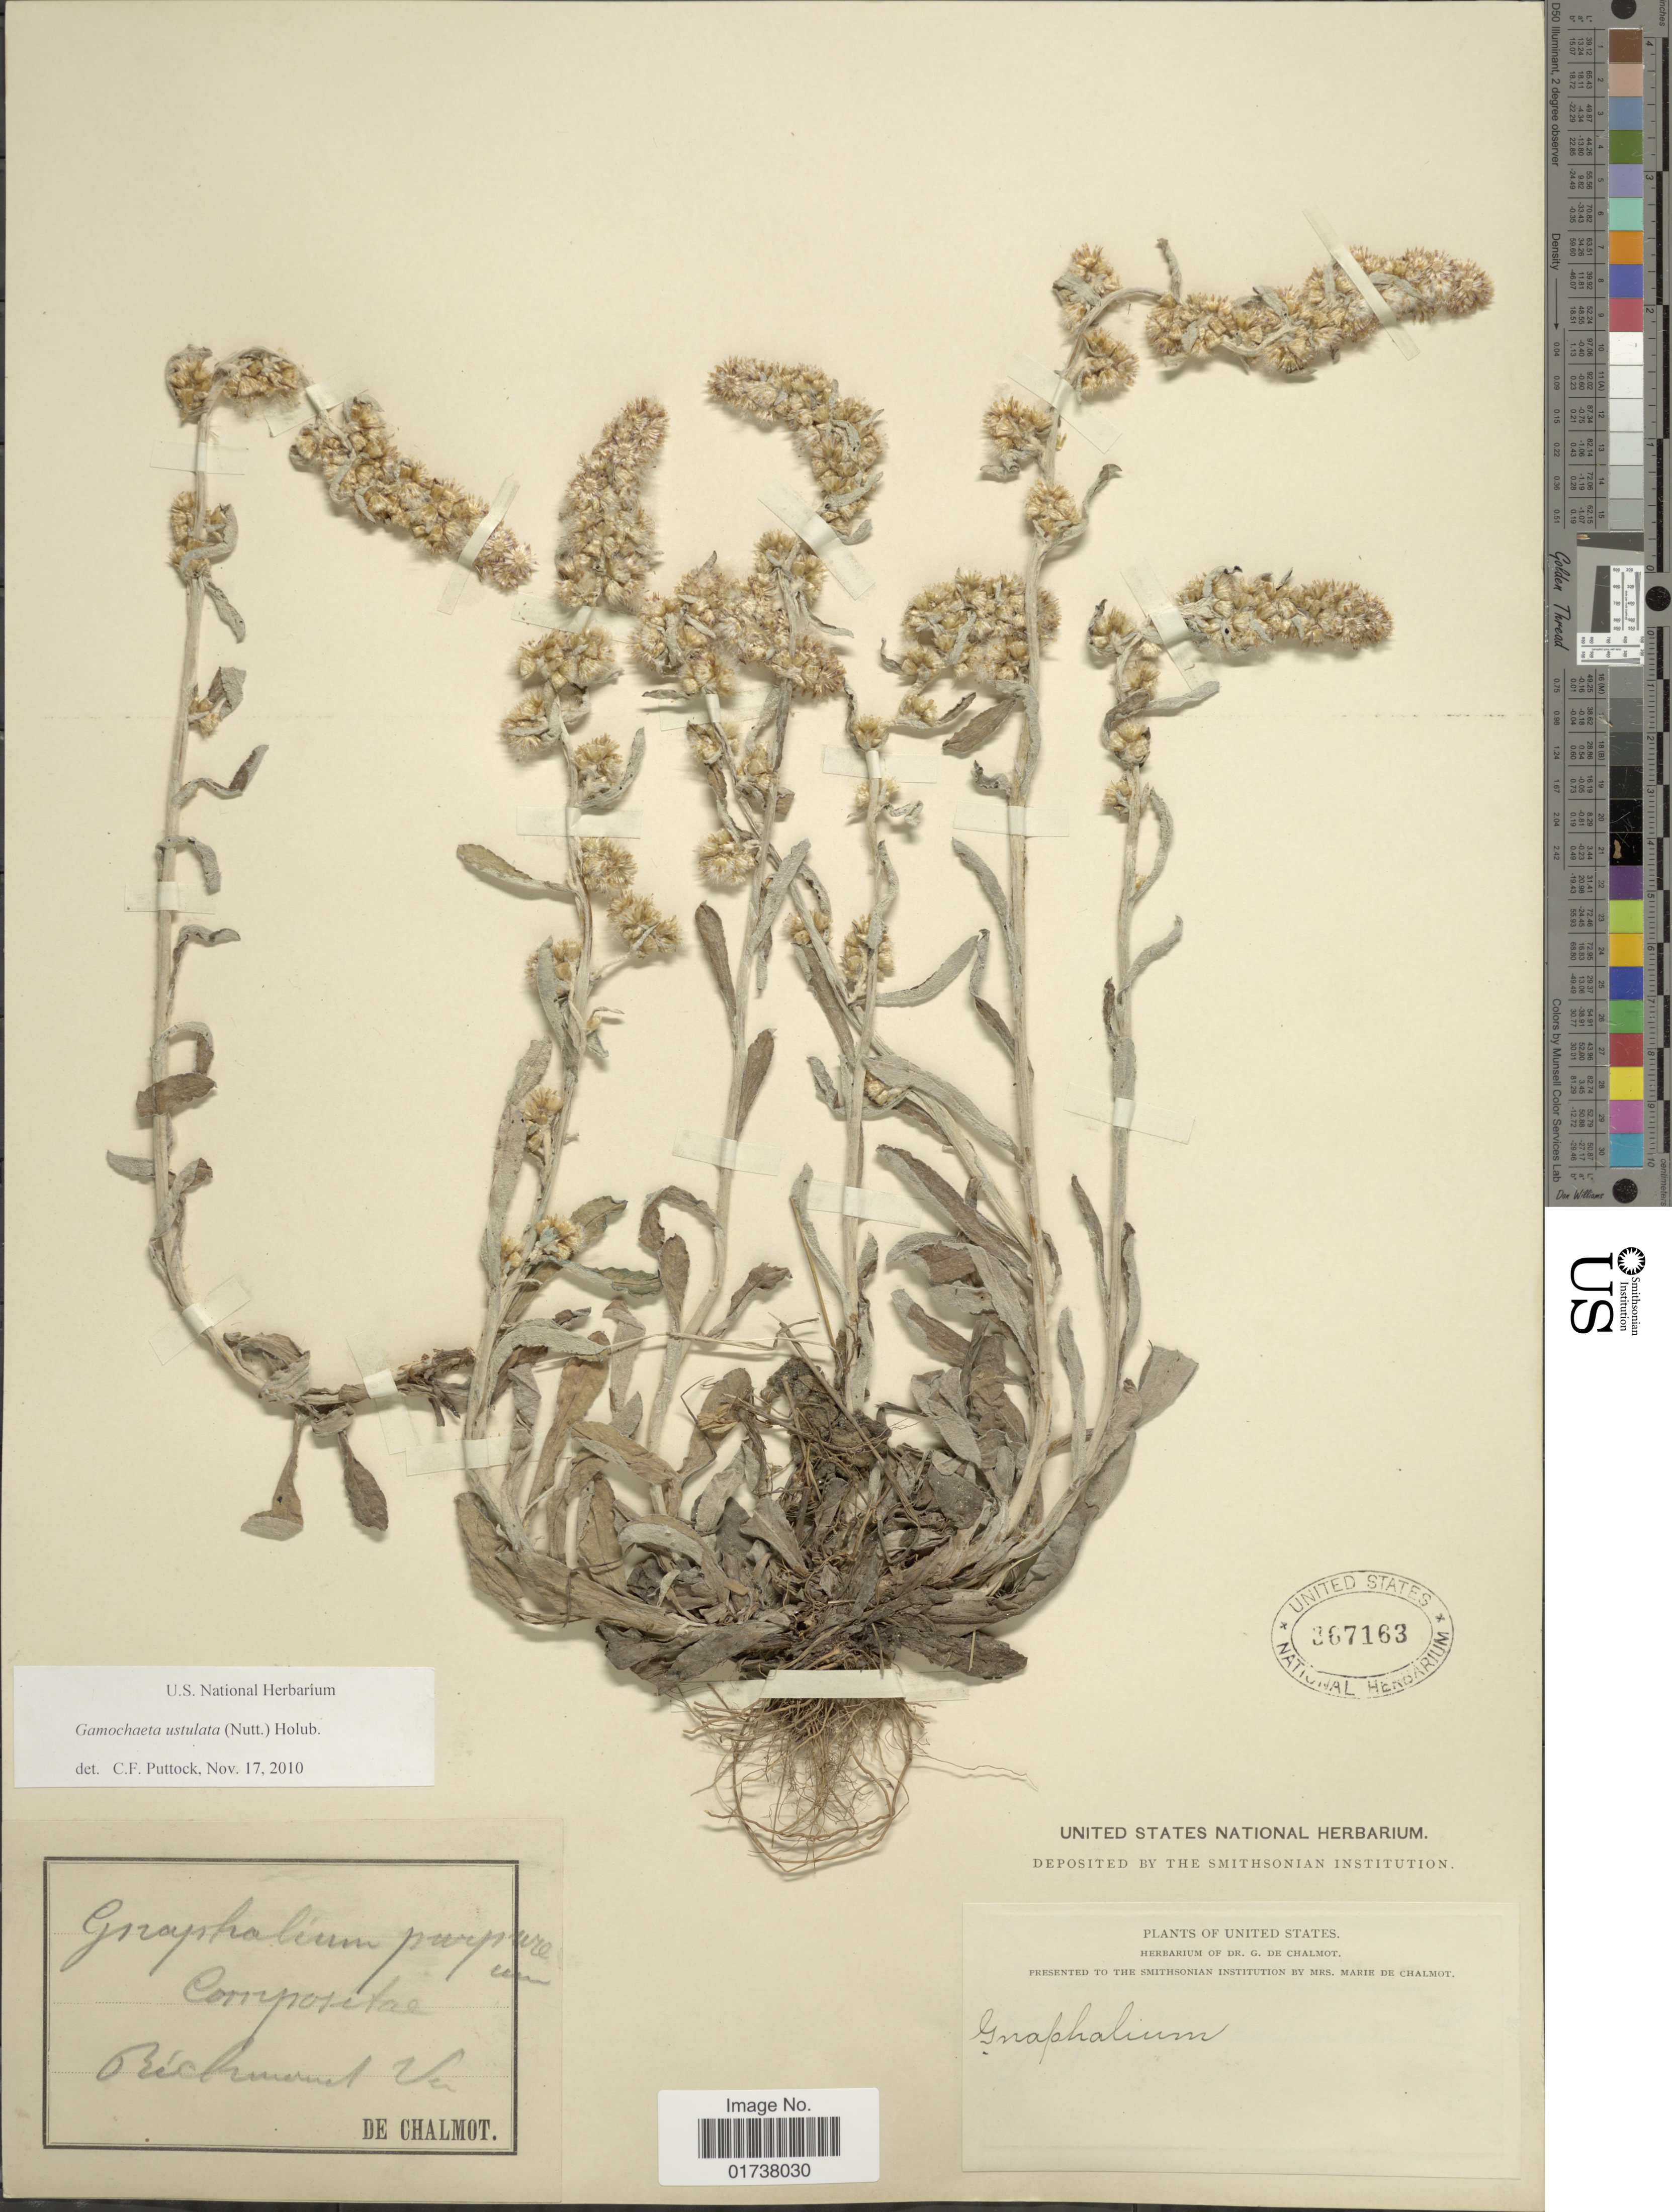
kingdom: Plantae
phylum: Tracheophyta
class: Magnoliopsida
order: Asterales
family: Asteraceae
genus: Gamochaeta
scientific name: Gamochaeta ustulata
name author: (Nutt.) Holub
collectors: M. Chalmot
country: United States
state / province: Virginia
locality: Richmond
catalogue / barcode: US 367163